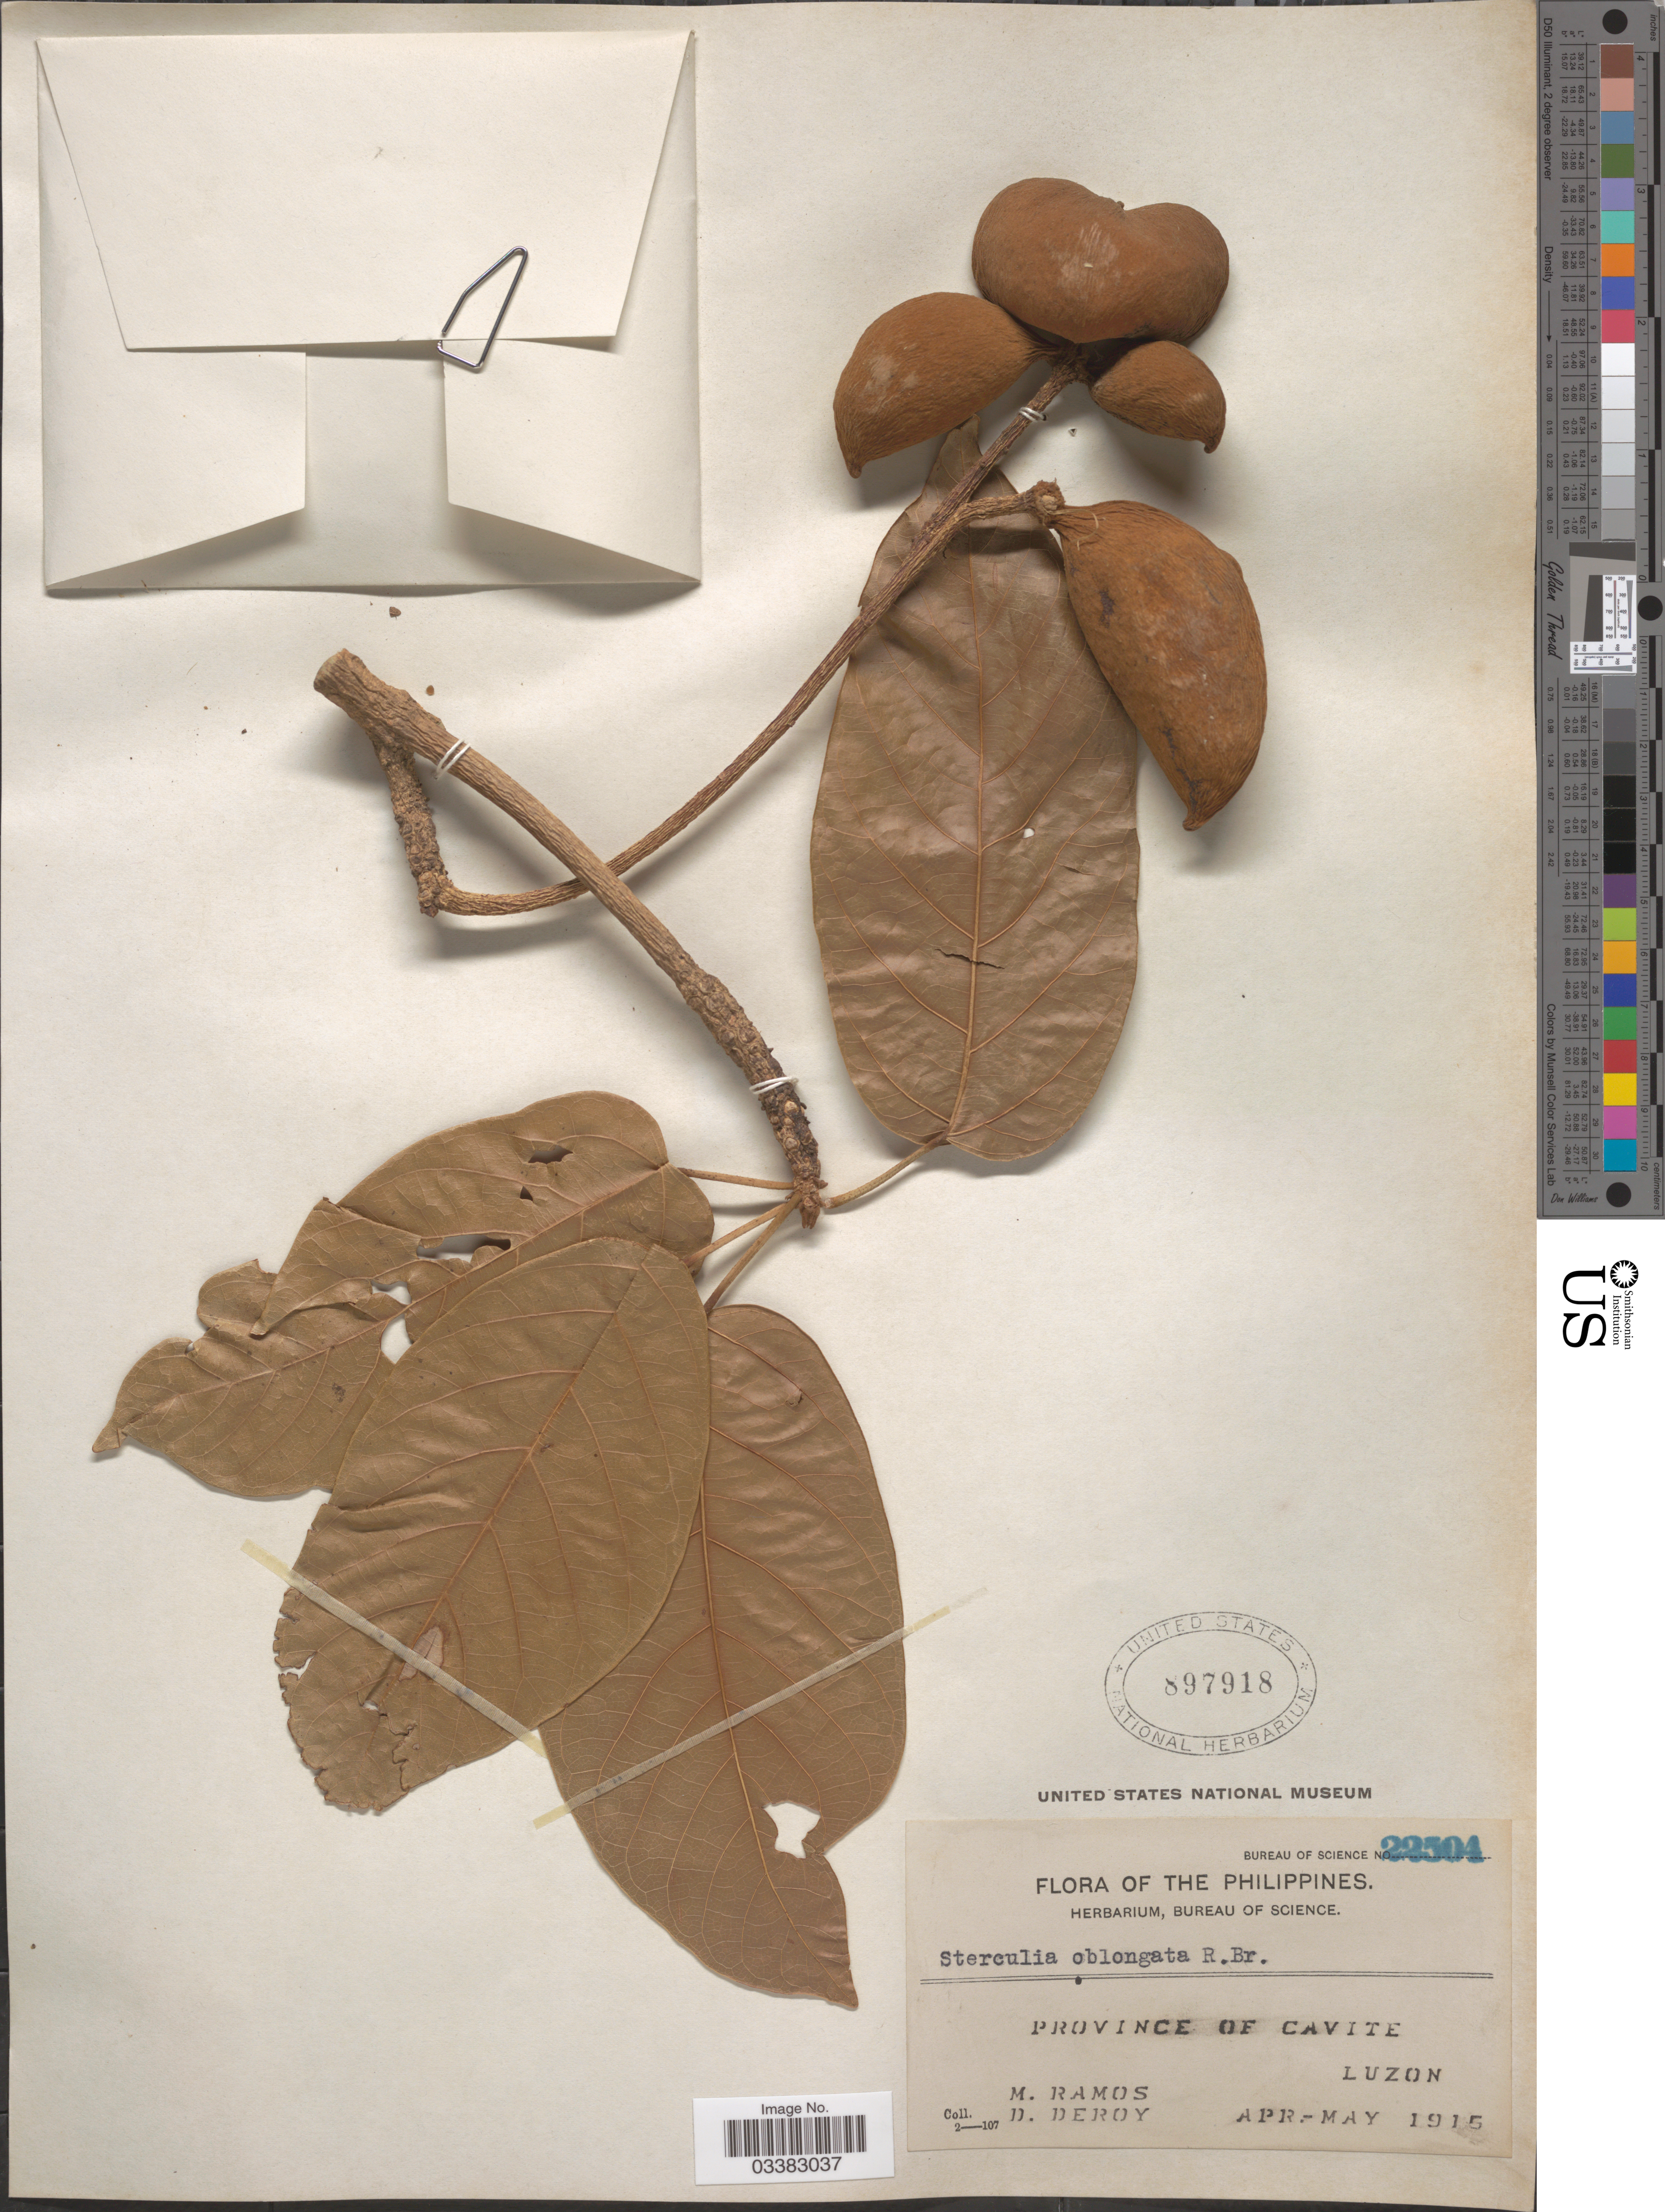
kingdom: Plantae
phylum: Tracheophyta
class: Magnoliopsida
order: Malvales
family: Malvaceae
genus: Sterculia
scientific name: Sterculia oblongata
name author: R. Br.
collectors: M. Ramos & D. Deroy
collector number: Bureau of Science 22504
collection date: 1915-04/1915-05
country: Philippines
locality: Province of Cavite, Luzon.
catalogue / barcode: US 897918